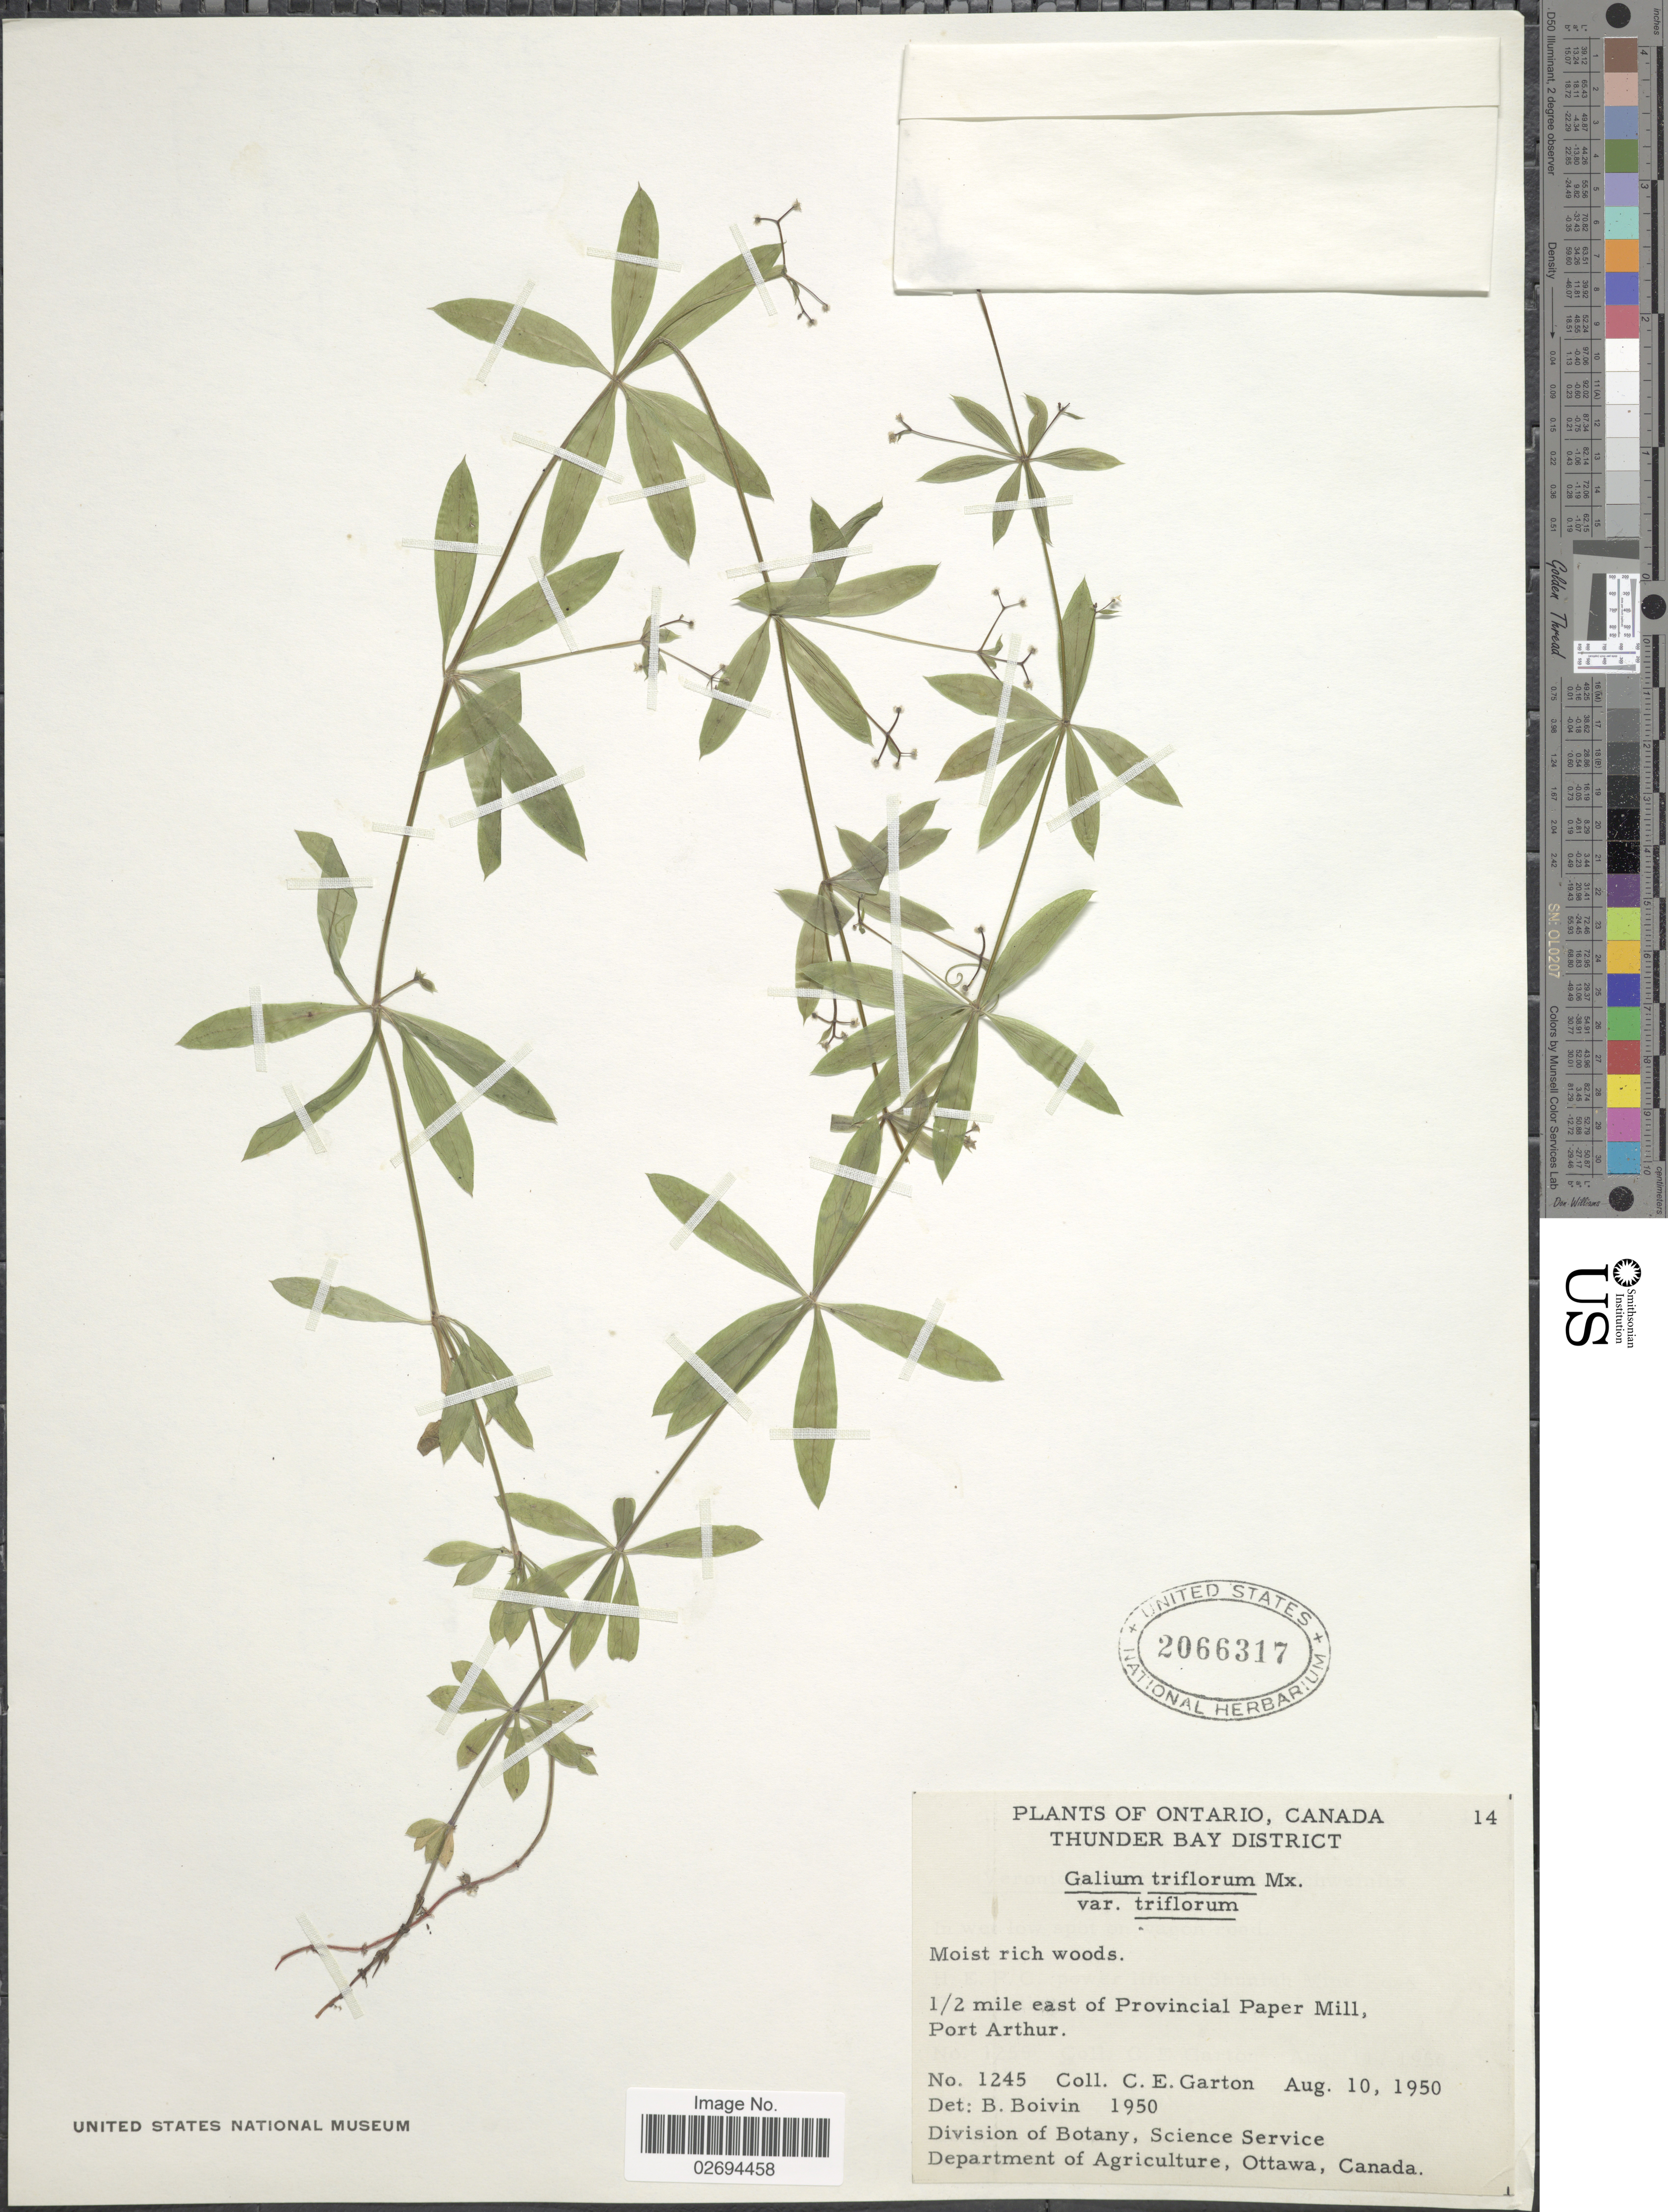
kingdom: Plantae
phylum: Tracheophyta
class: Magnoliopsida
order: Gentianales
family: Rubiaceae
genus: Galium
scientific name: Galium triflorum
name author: Michx.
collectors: C. E. Garton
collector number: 1245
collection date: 1950-08-10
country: Canada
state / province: Ontario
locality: Thunder Bay District. 1/2 mile east of Provincial Paper Mill, Port Arthur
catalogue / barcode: US 2066317